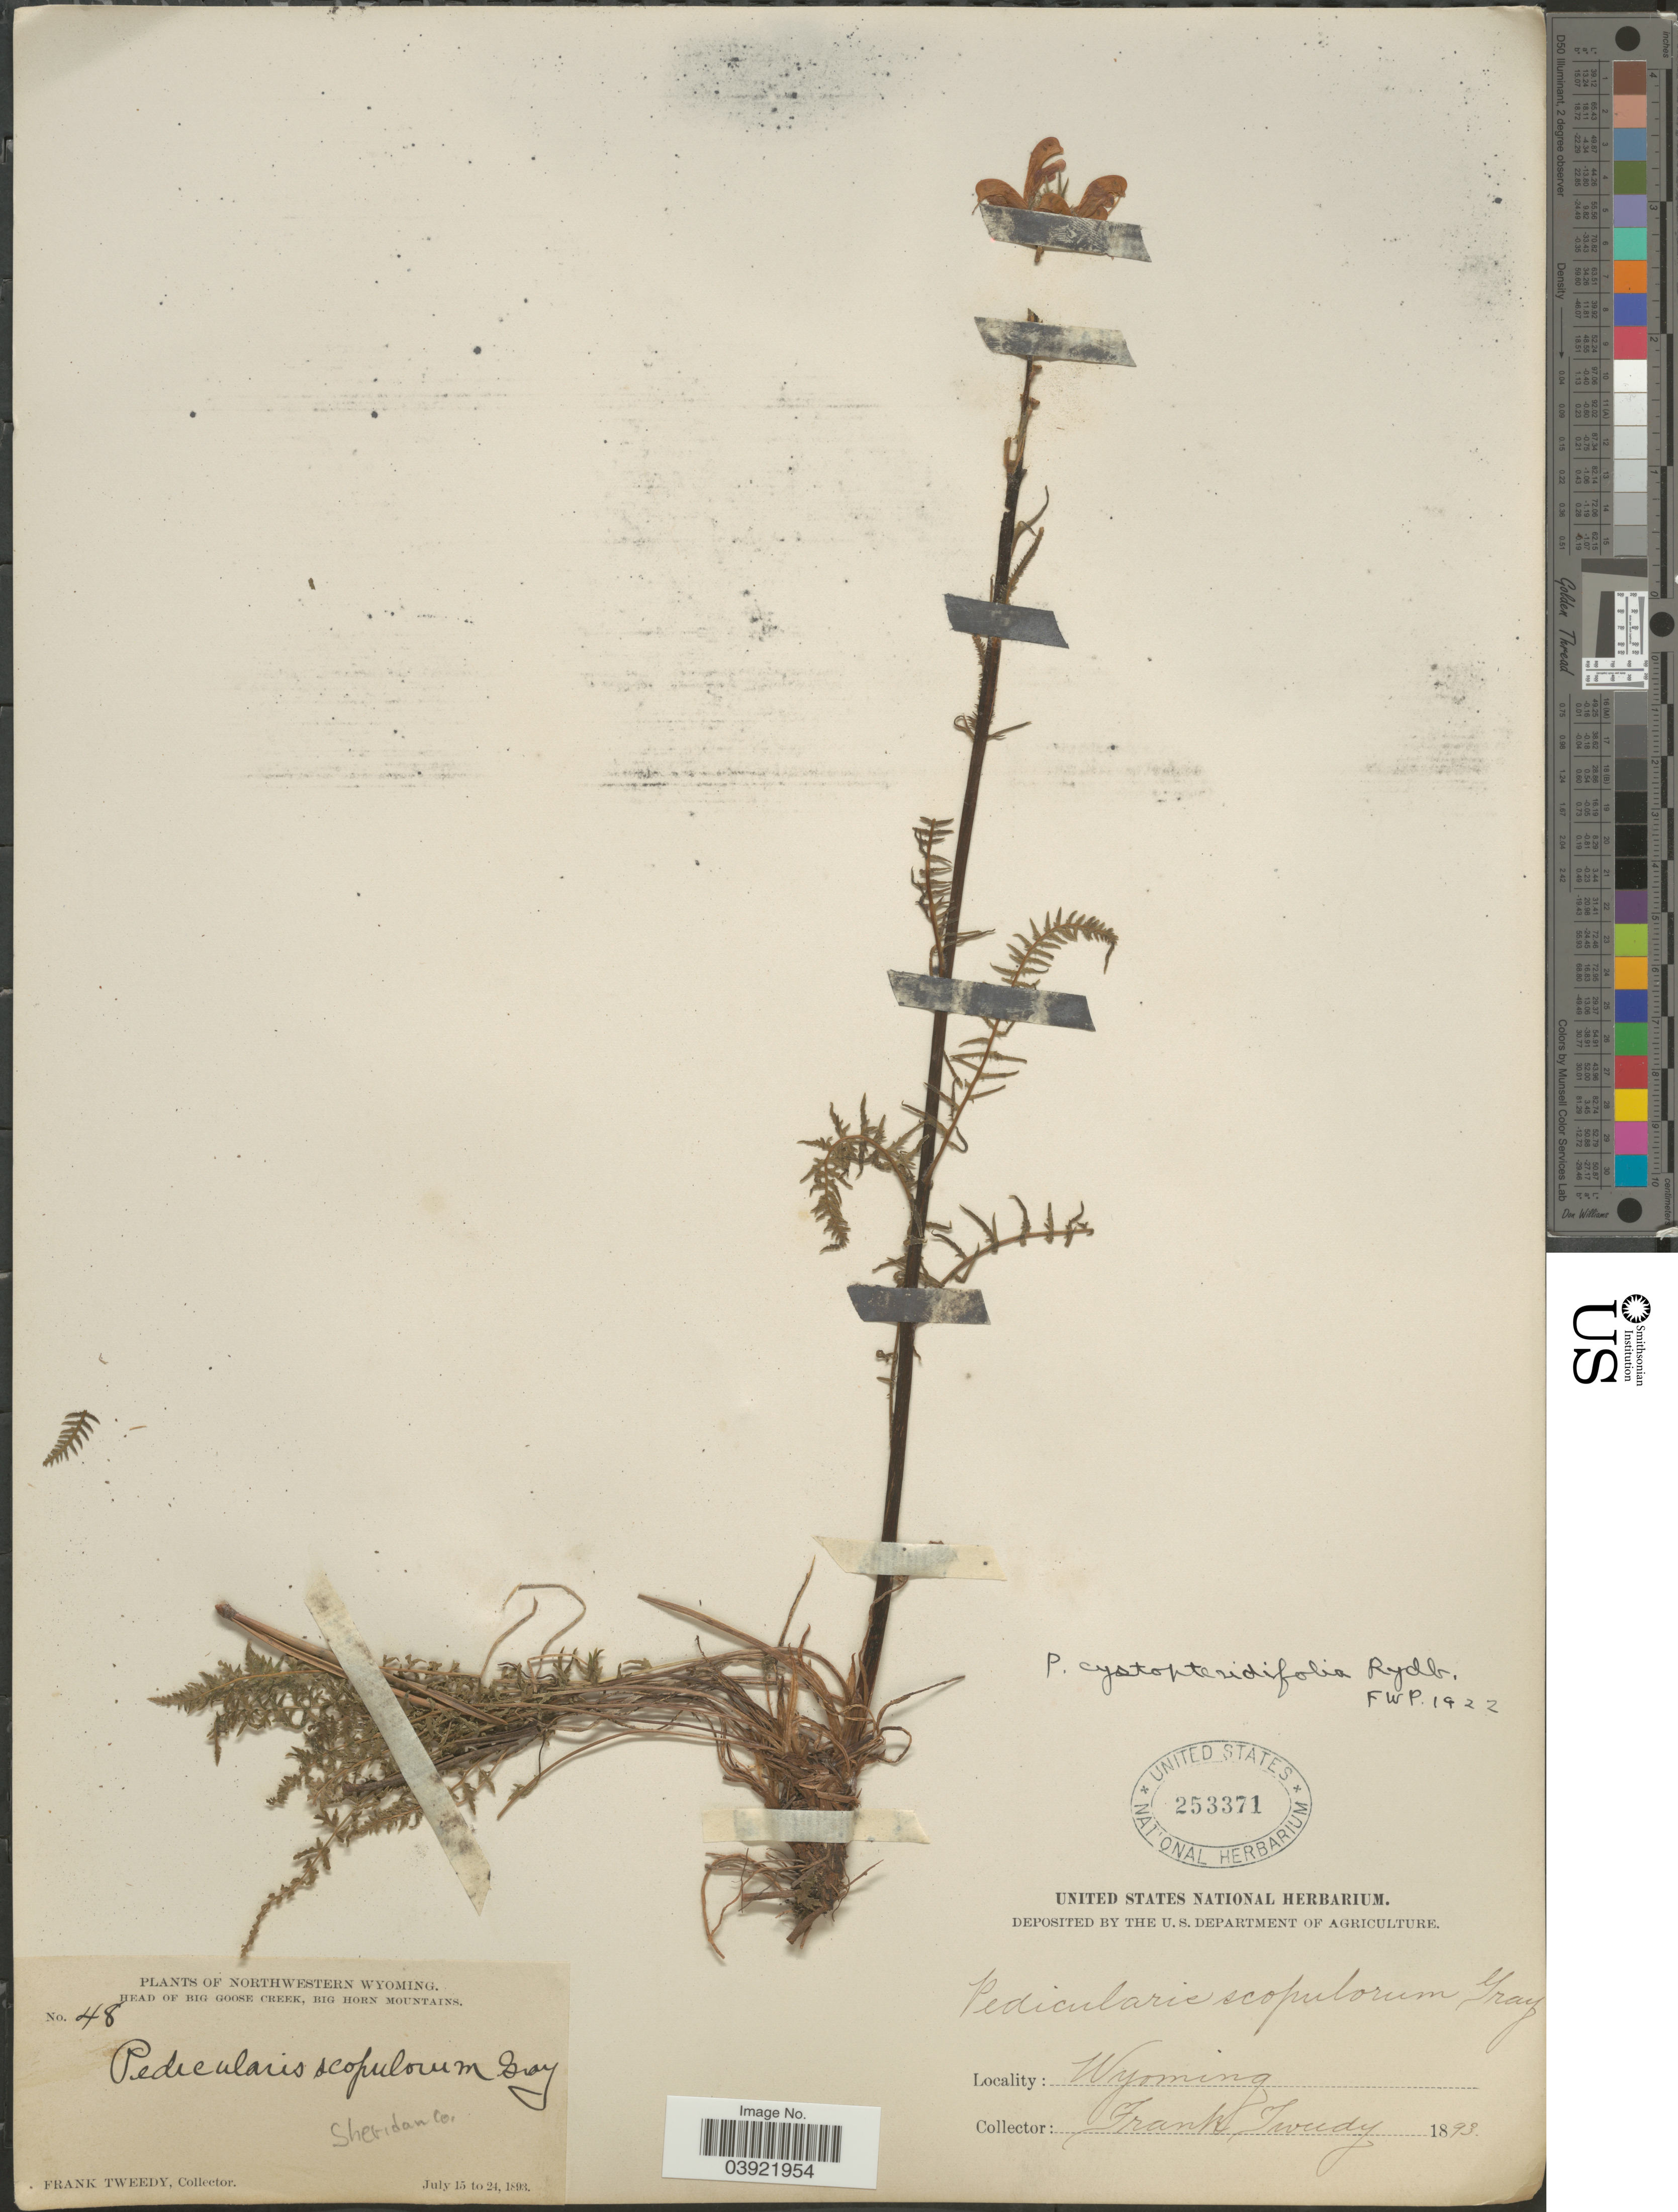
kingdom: Plantae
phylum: Tracheophyta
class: Magnoliopsida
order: Lamiales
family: Orobanchaceae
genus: Pedicularis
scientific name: Pedicularis cystopteridifolia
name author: Rydb.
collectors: F. Tweedy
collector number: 48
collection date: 1893-07-15/1893-07-24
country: United States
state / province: Wyoming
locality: Northwestern Wyoming. Head of Big Goose Creek, Big Horn Mountains. Sheridan Co.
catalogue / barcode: US 253371